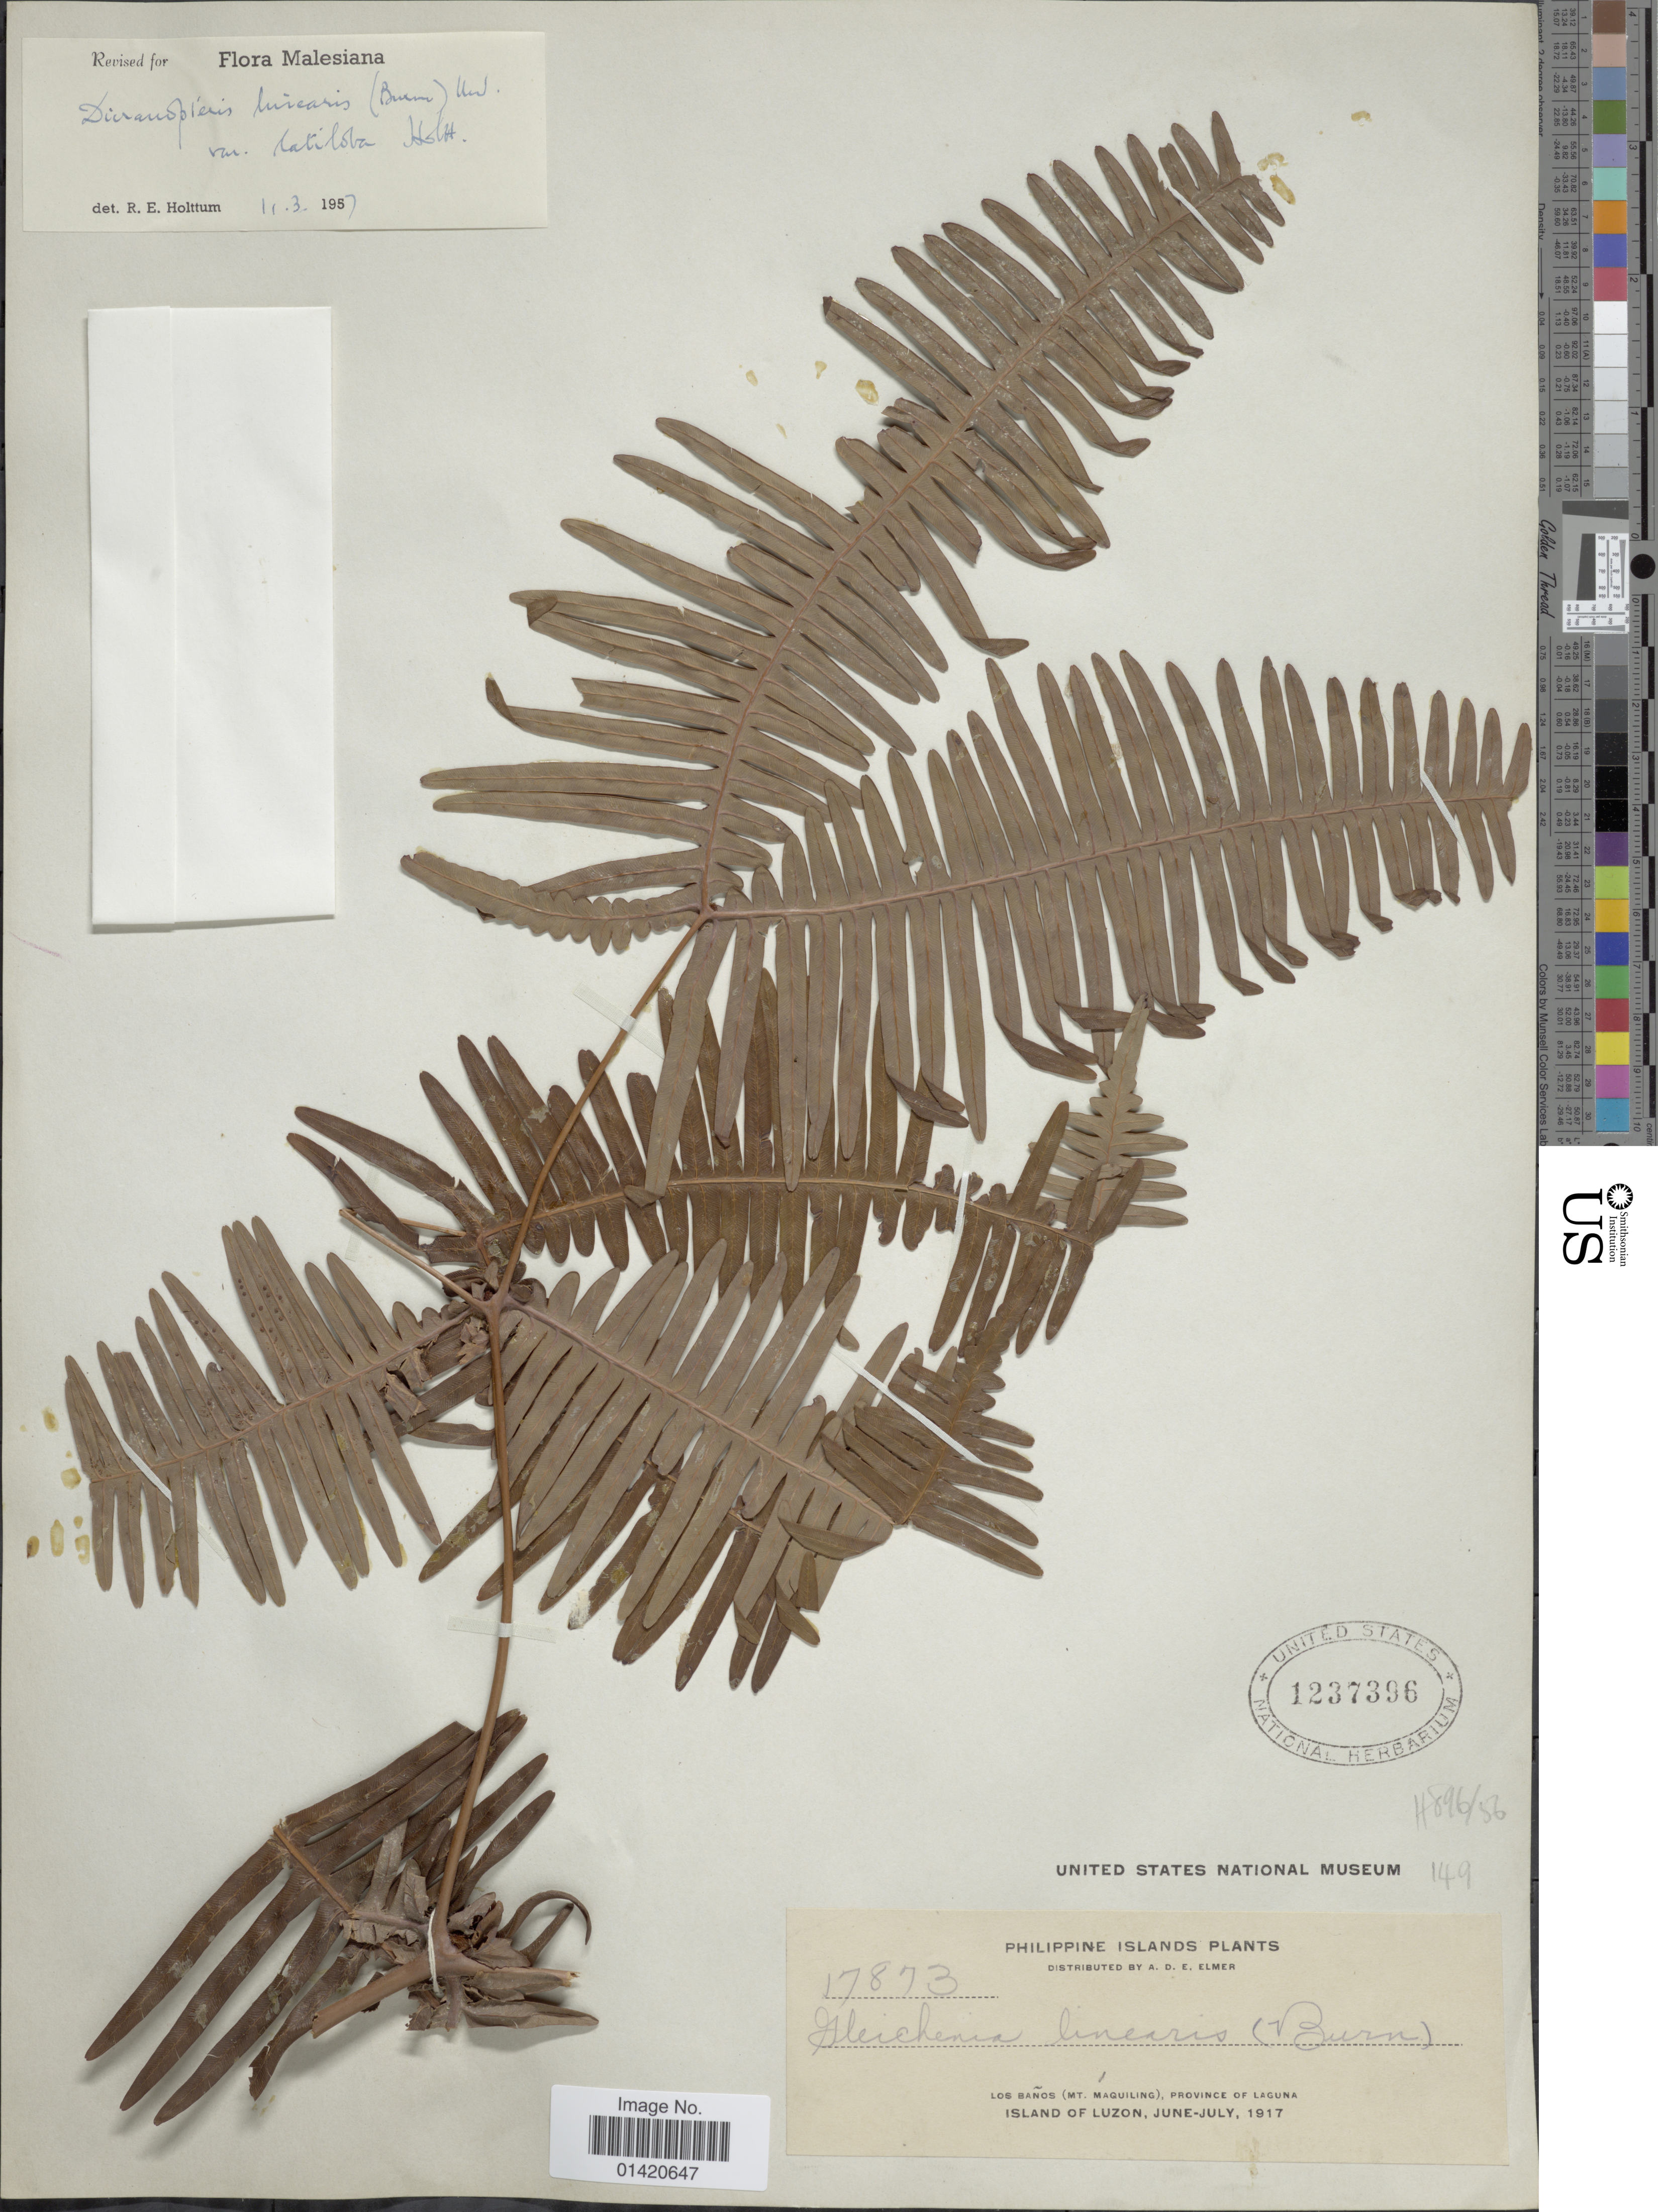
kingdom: Plantae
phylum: Tracheophyta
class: Polypodiopsida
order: Gleicheniales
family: Gleicheniaceae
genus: Dicranopteris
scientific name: Dicranopteris linearis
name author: (Burm. f.) Underw.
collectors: A. D. E. Elmer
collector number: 17873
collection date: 1917-06/1917-07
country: Philippines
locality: Los Baños (MT Maquiling), Province of Laguna, Island of Luzon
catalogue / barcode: US 1237396